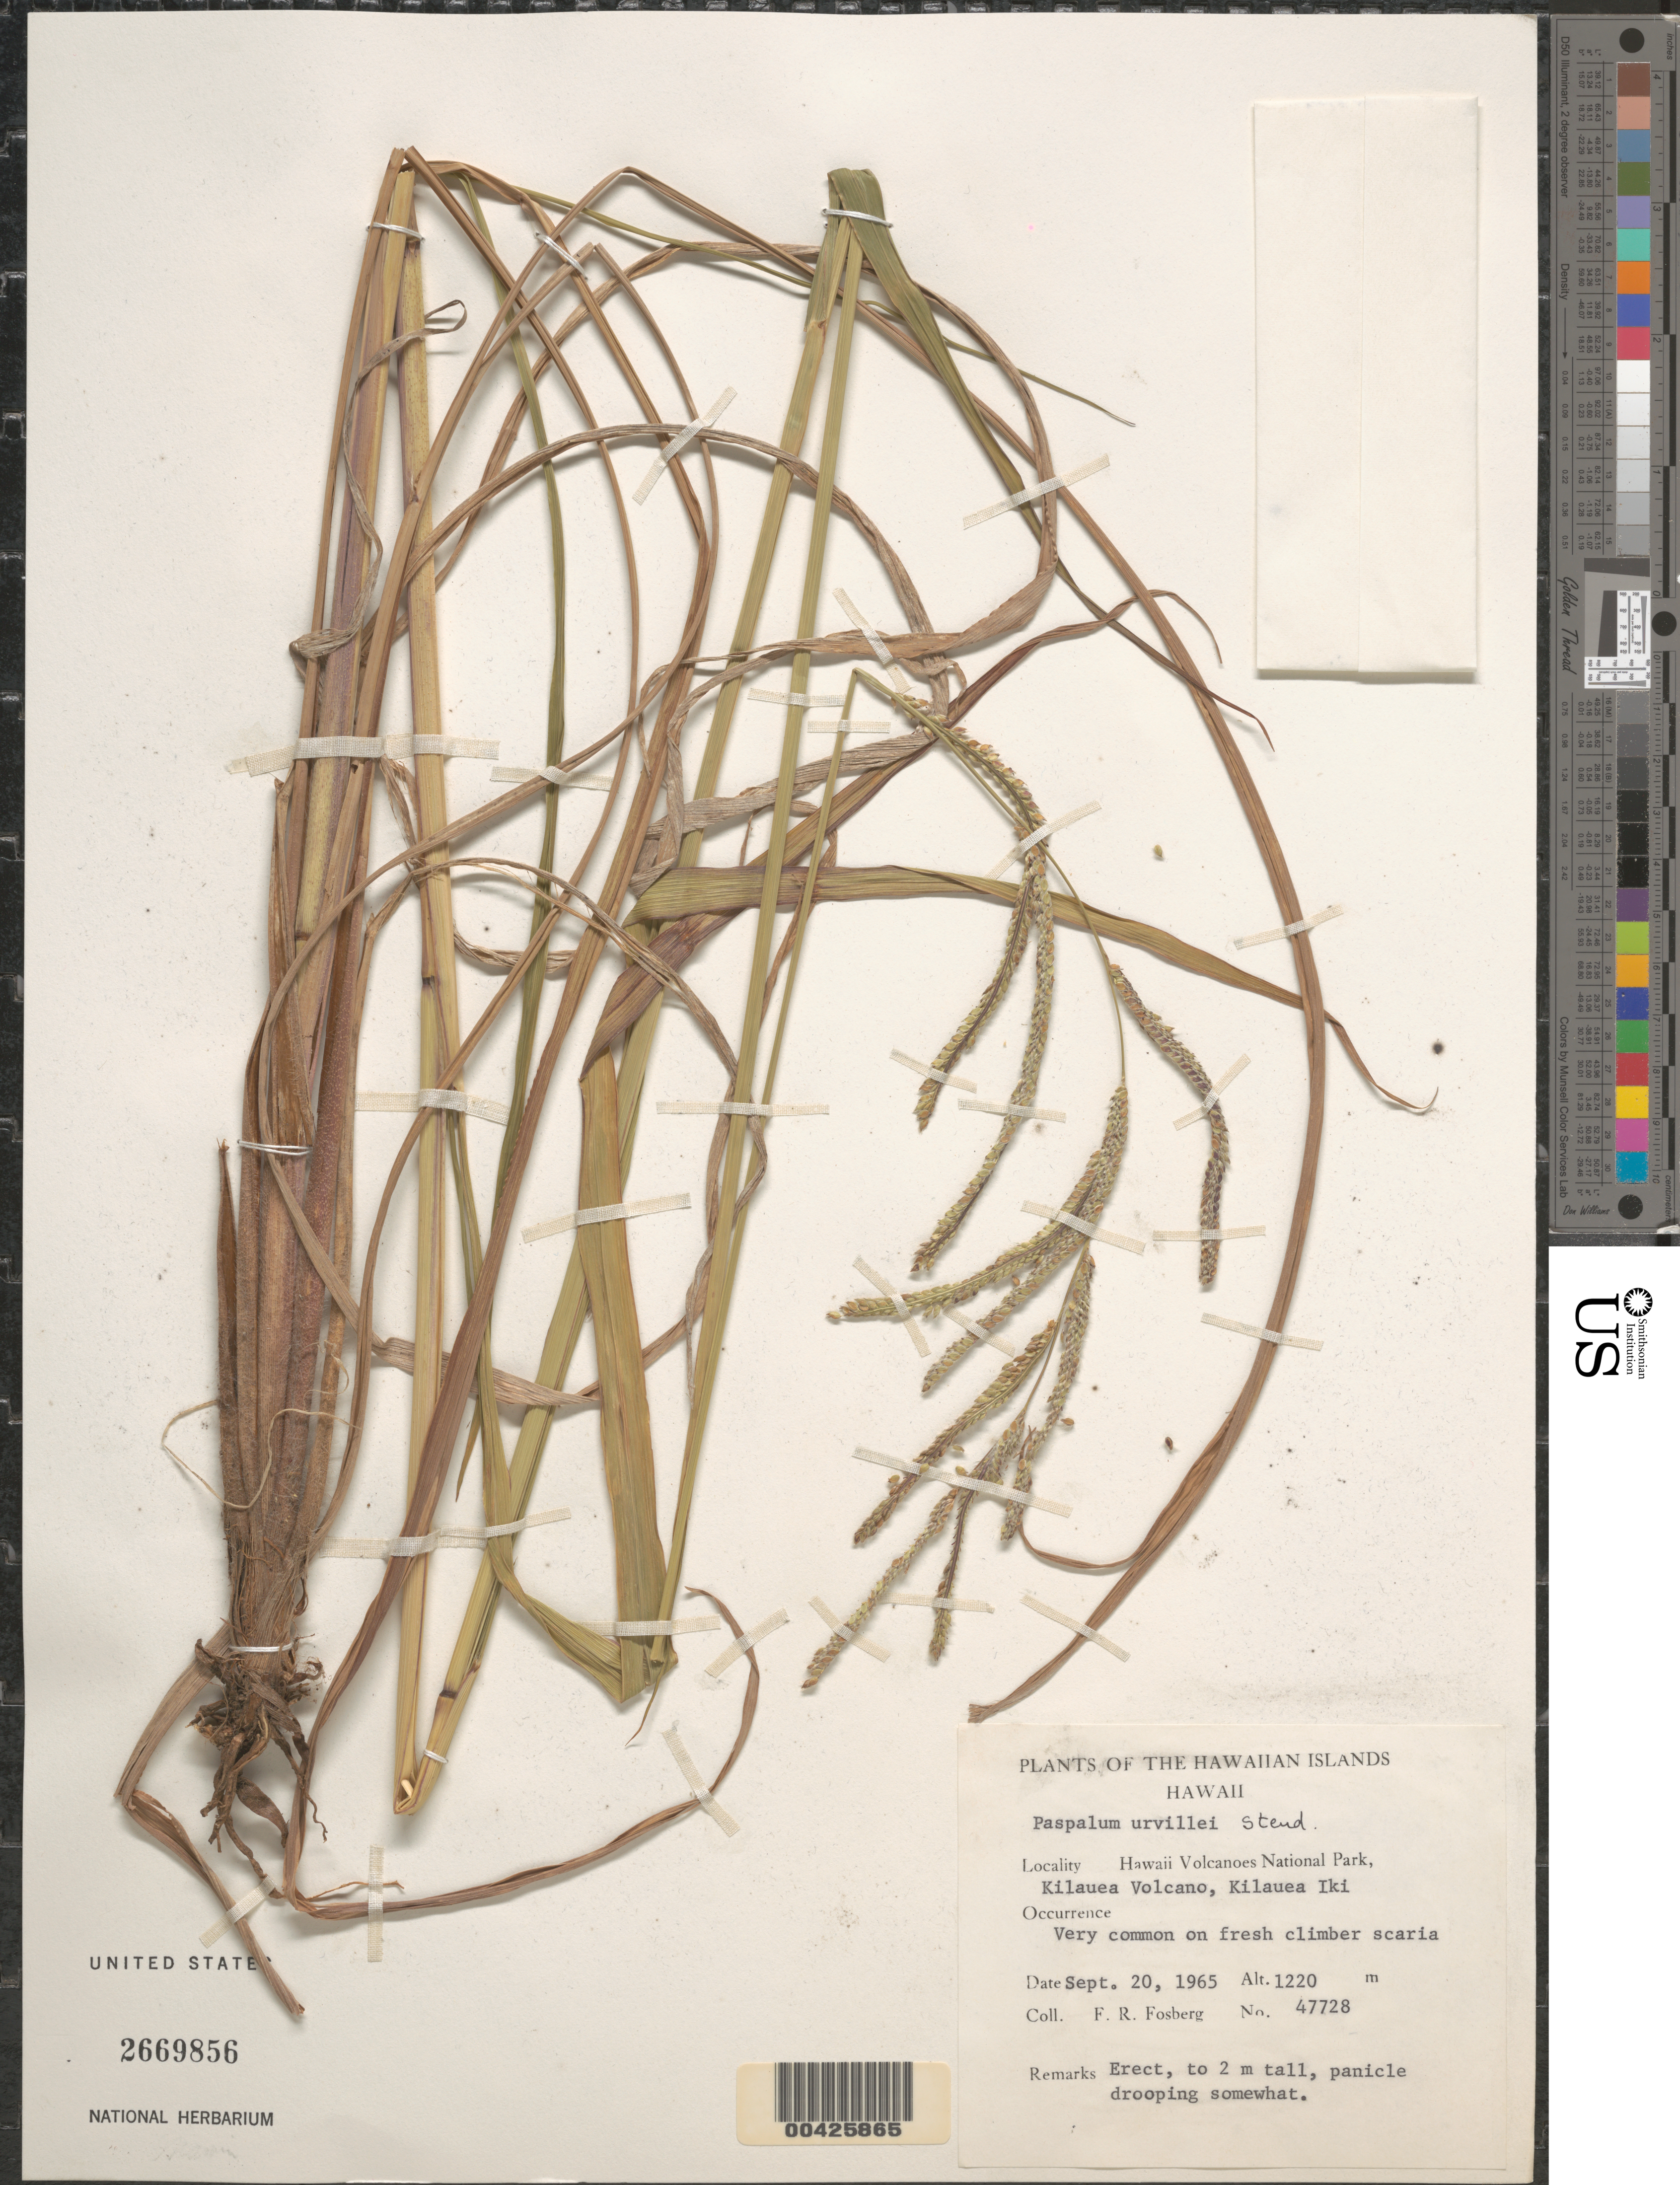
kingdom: Plantae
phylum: Tracheophyta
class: Liliopsida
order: Poales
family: Poaceae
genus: Paspalum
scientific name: Paspalum urvillei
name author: Steud.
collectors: F. R. Fosberg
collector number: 47728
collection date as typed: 20 Sep 1965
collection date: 1965-09-20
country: United States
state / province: Hawaii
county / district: Hawaii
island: Hawaii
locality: Hawaii Volcanoes National Park, Kilauea Volcano, Kilauea Iki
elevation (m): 1220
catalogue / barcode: US 2669856